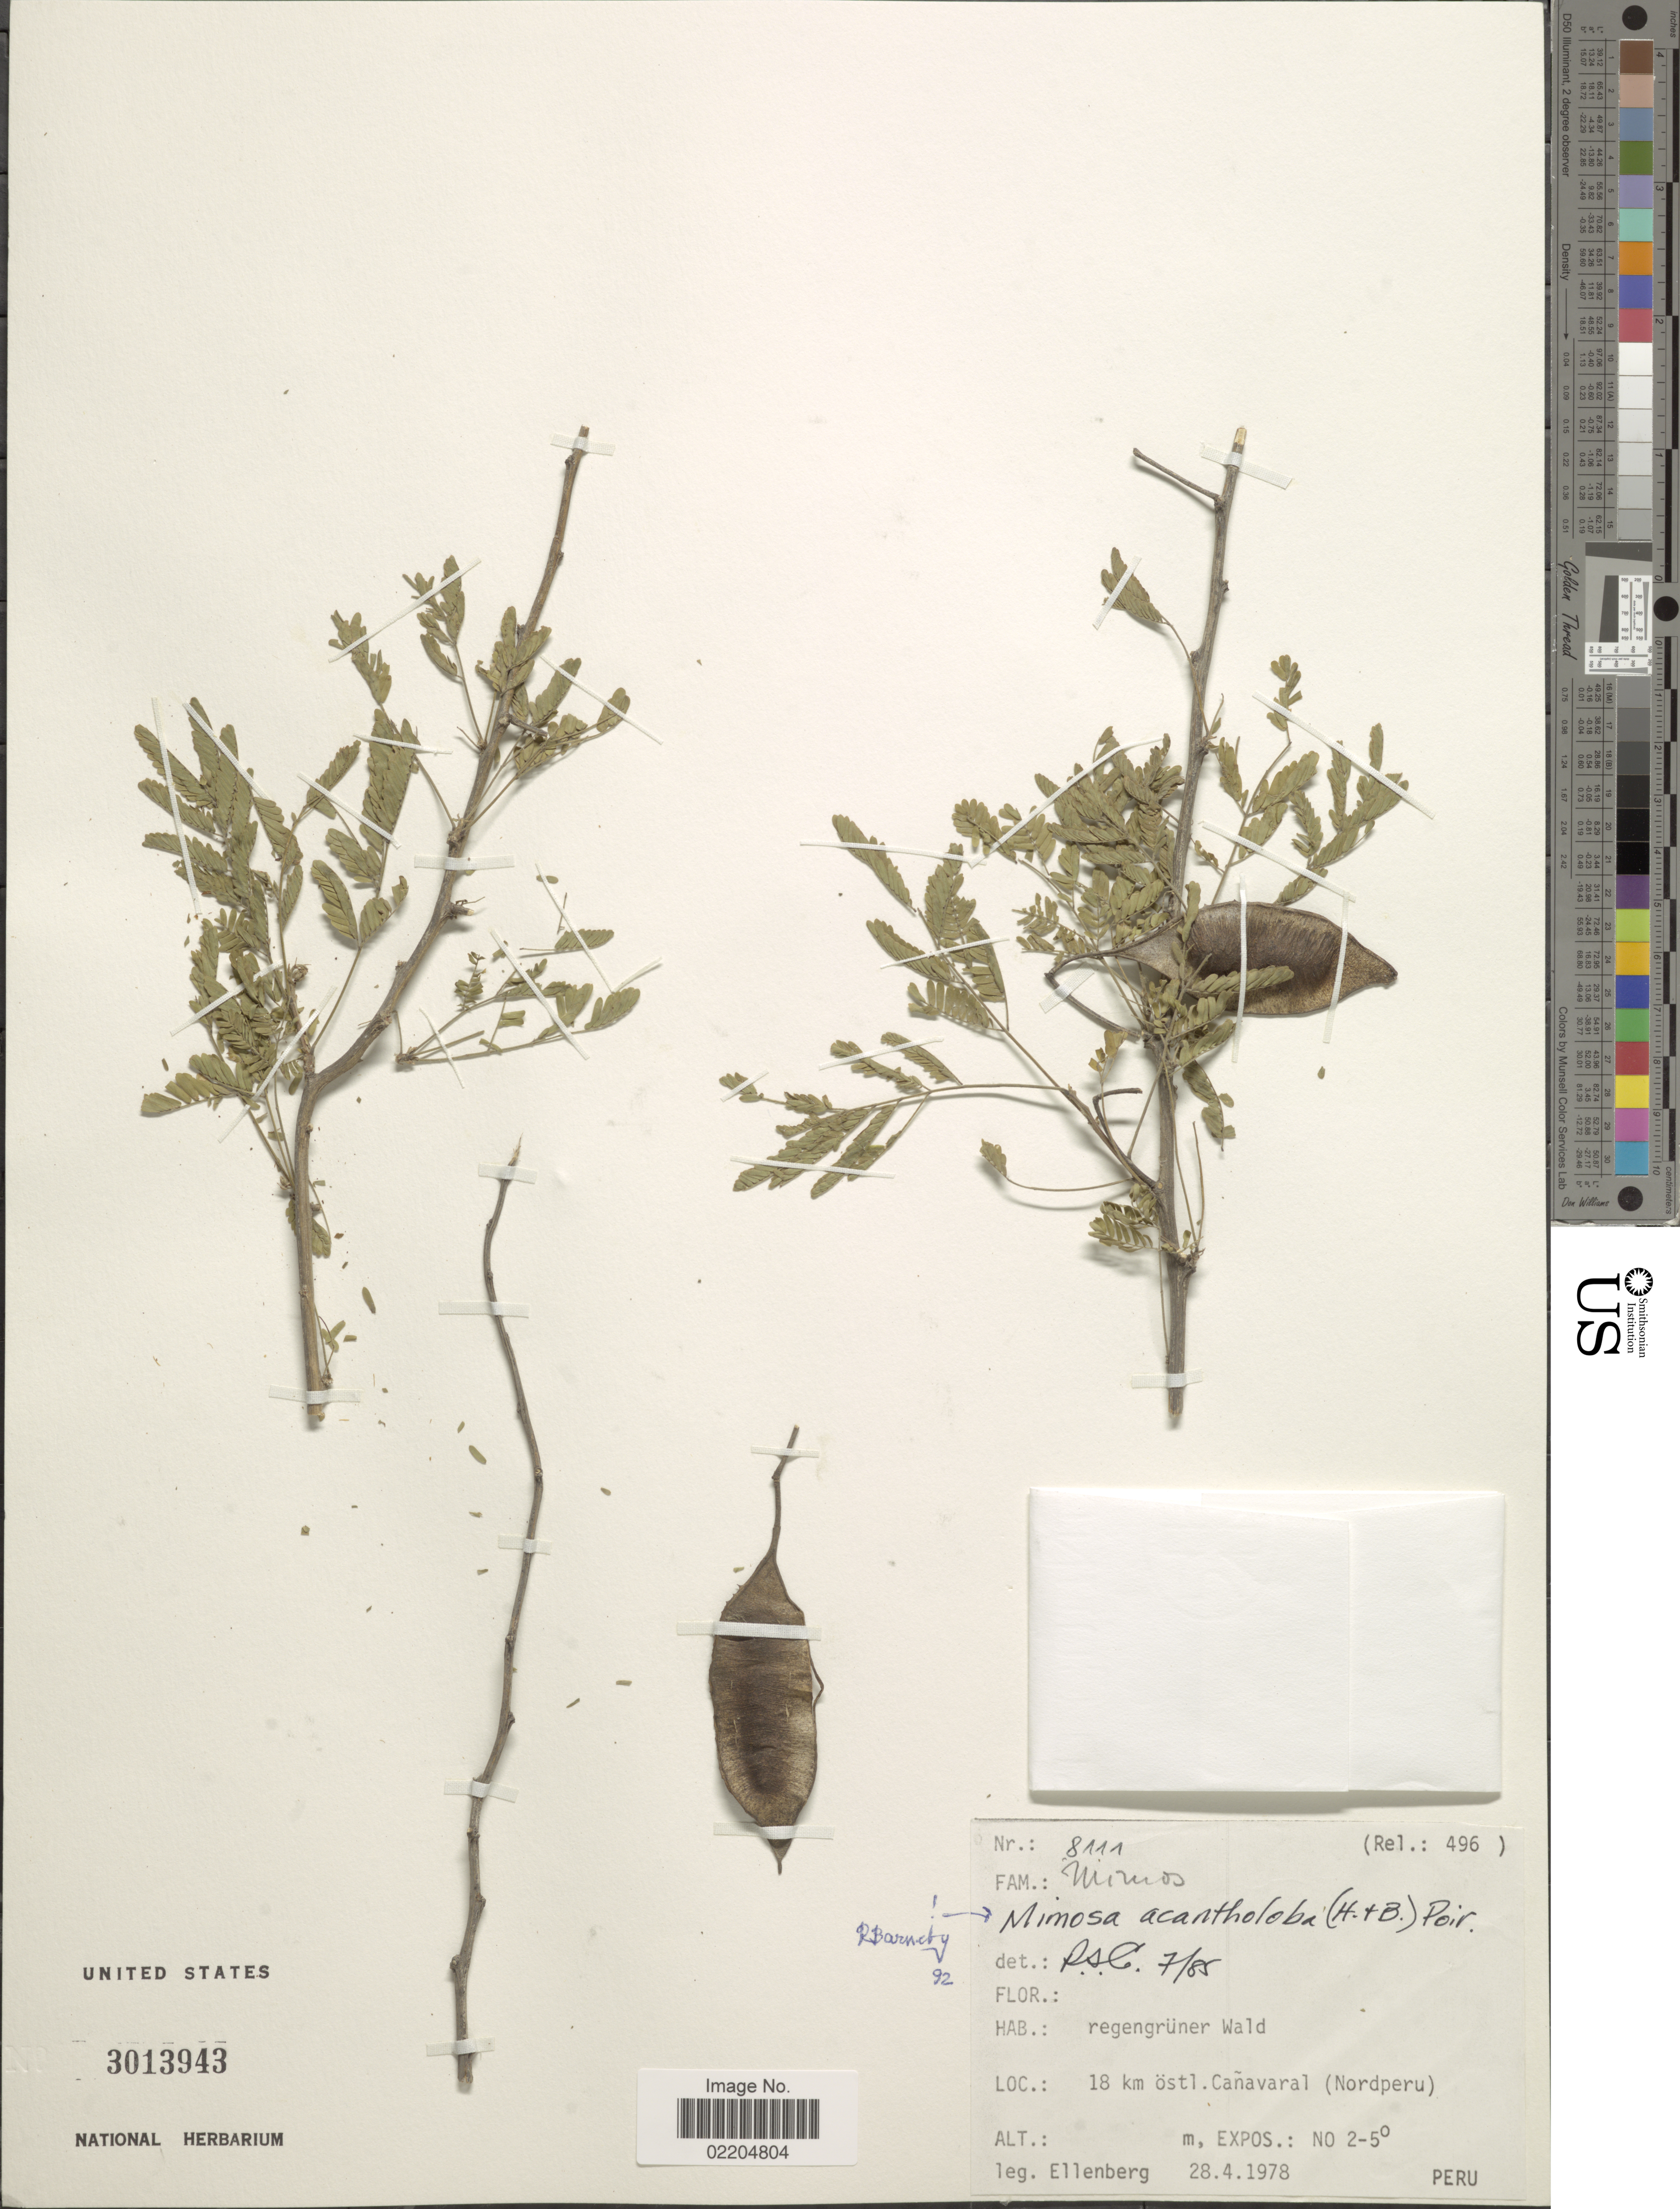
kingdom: Plantae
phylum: Tracheophyta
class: Magnoliopsida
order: Fabales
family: Fabaceae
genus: Mimosa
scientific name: Mimosa acantholoba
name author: (Willd.) Poir.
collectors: Ellenberg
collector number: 8111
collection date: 1978-04-28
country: Peru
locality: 18 km ostl. Canavaral (Nordperu).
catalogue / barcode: US 3013943